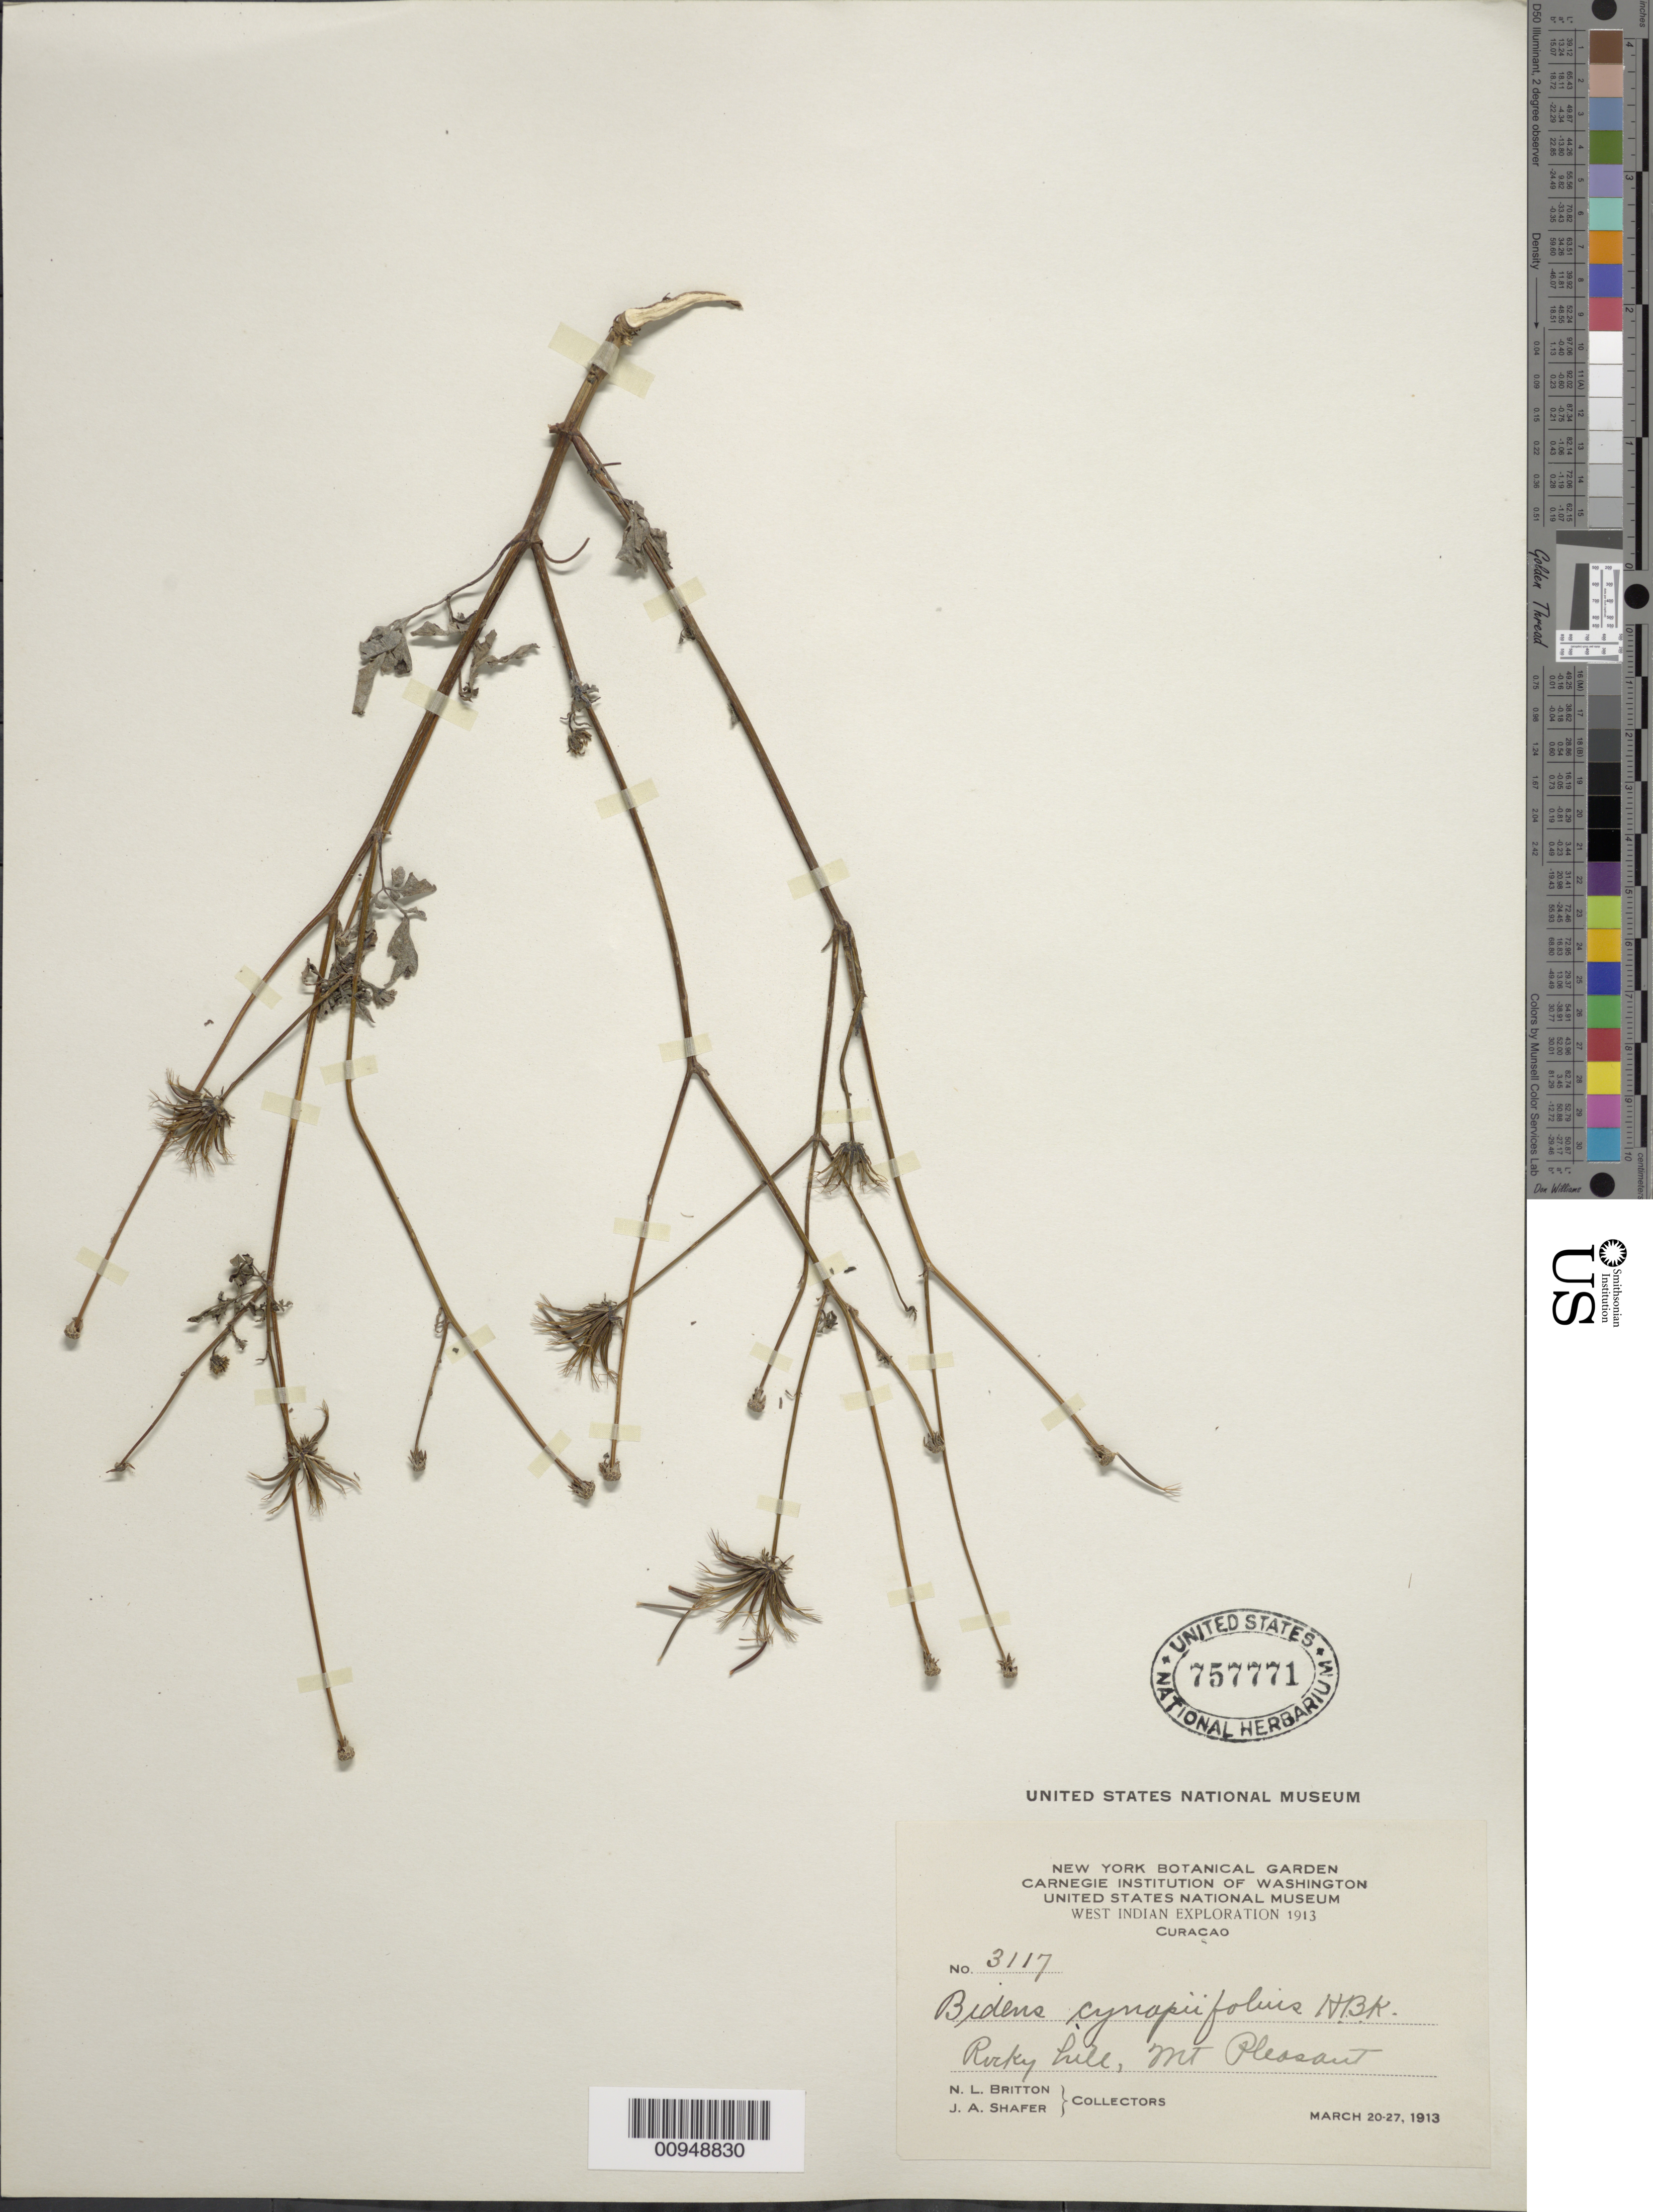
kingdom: Plantae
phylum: Tracheophyta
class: Magnoliopsida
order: Asterales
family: Asteraceae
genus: Bidens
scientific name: Bidens cynapiifolia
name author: Kunth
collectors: N. Britton & J. A. Shafer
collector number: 3117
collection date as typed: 20 Mar 1913 to 27 Mar 1913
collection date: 1913-03-20/1913-03-27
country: Curaçao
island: Curaçao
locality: Mt. Pleasant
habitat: Rocky hill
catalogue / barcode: US 757771